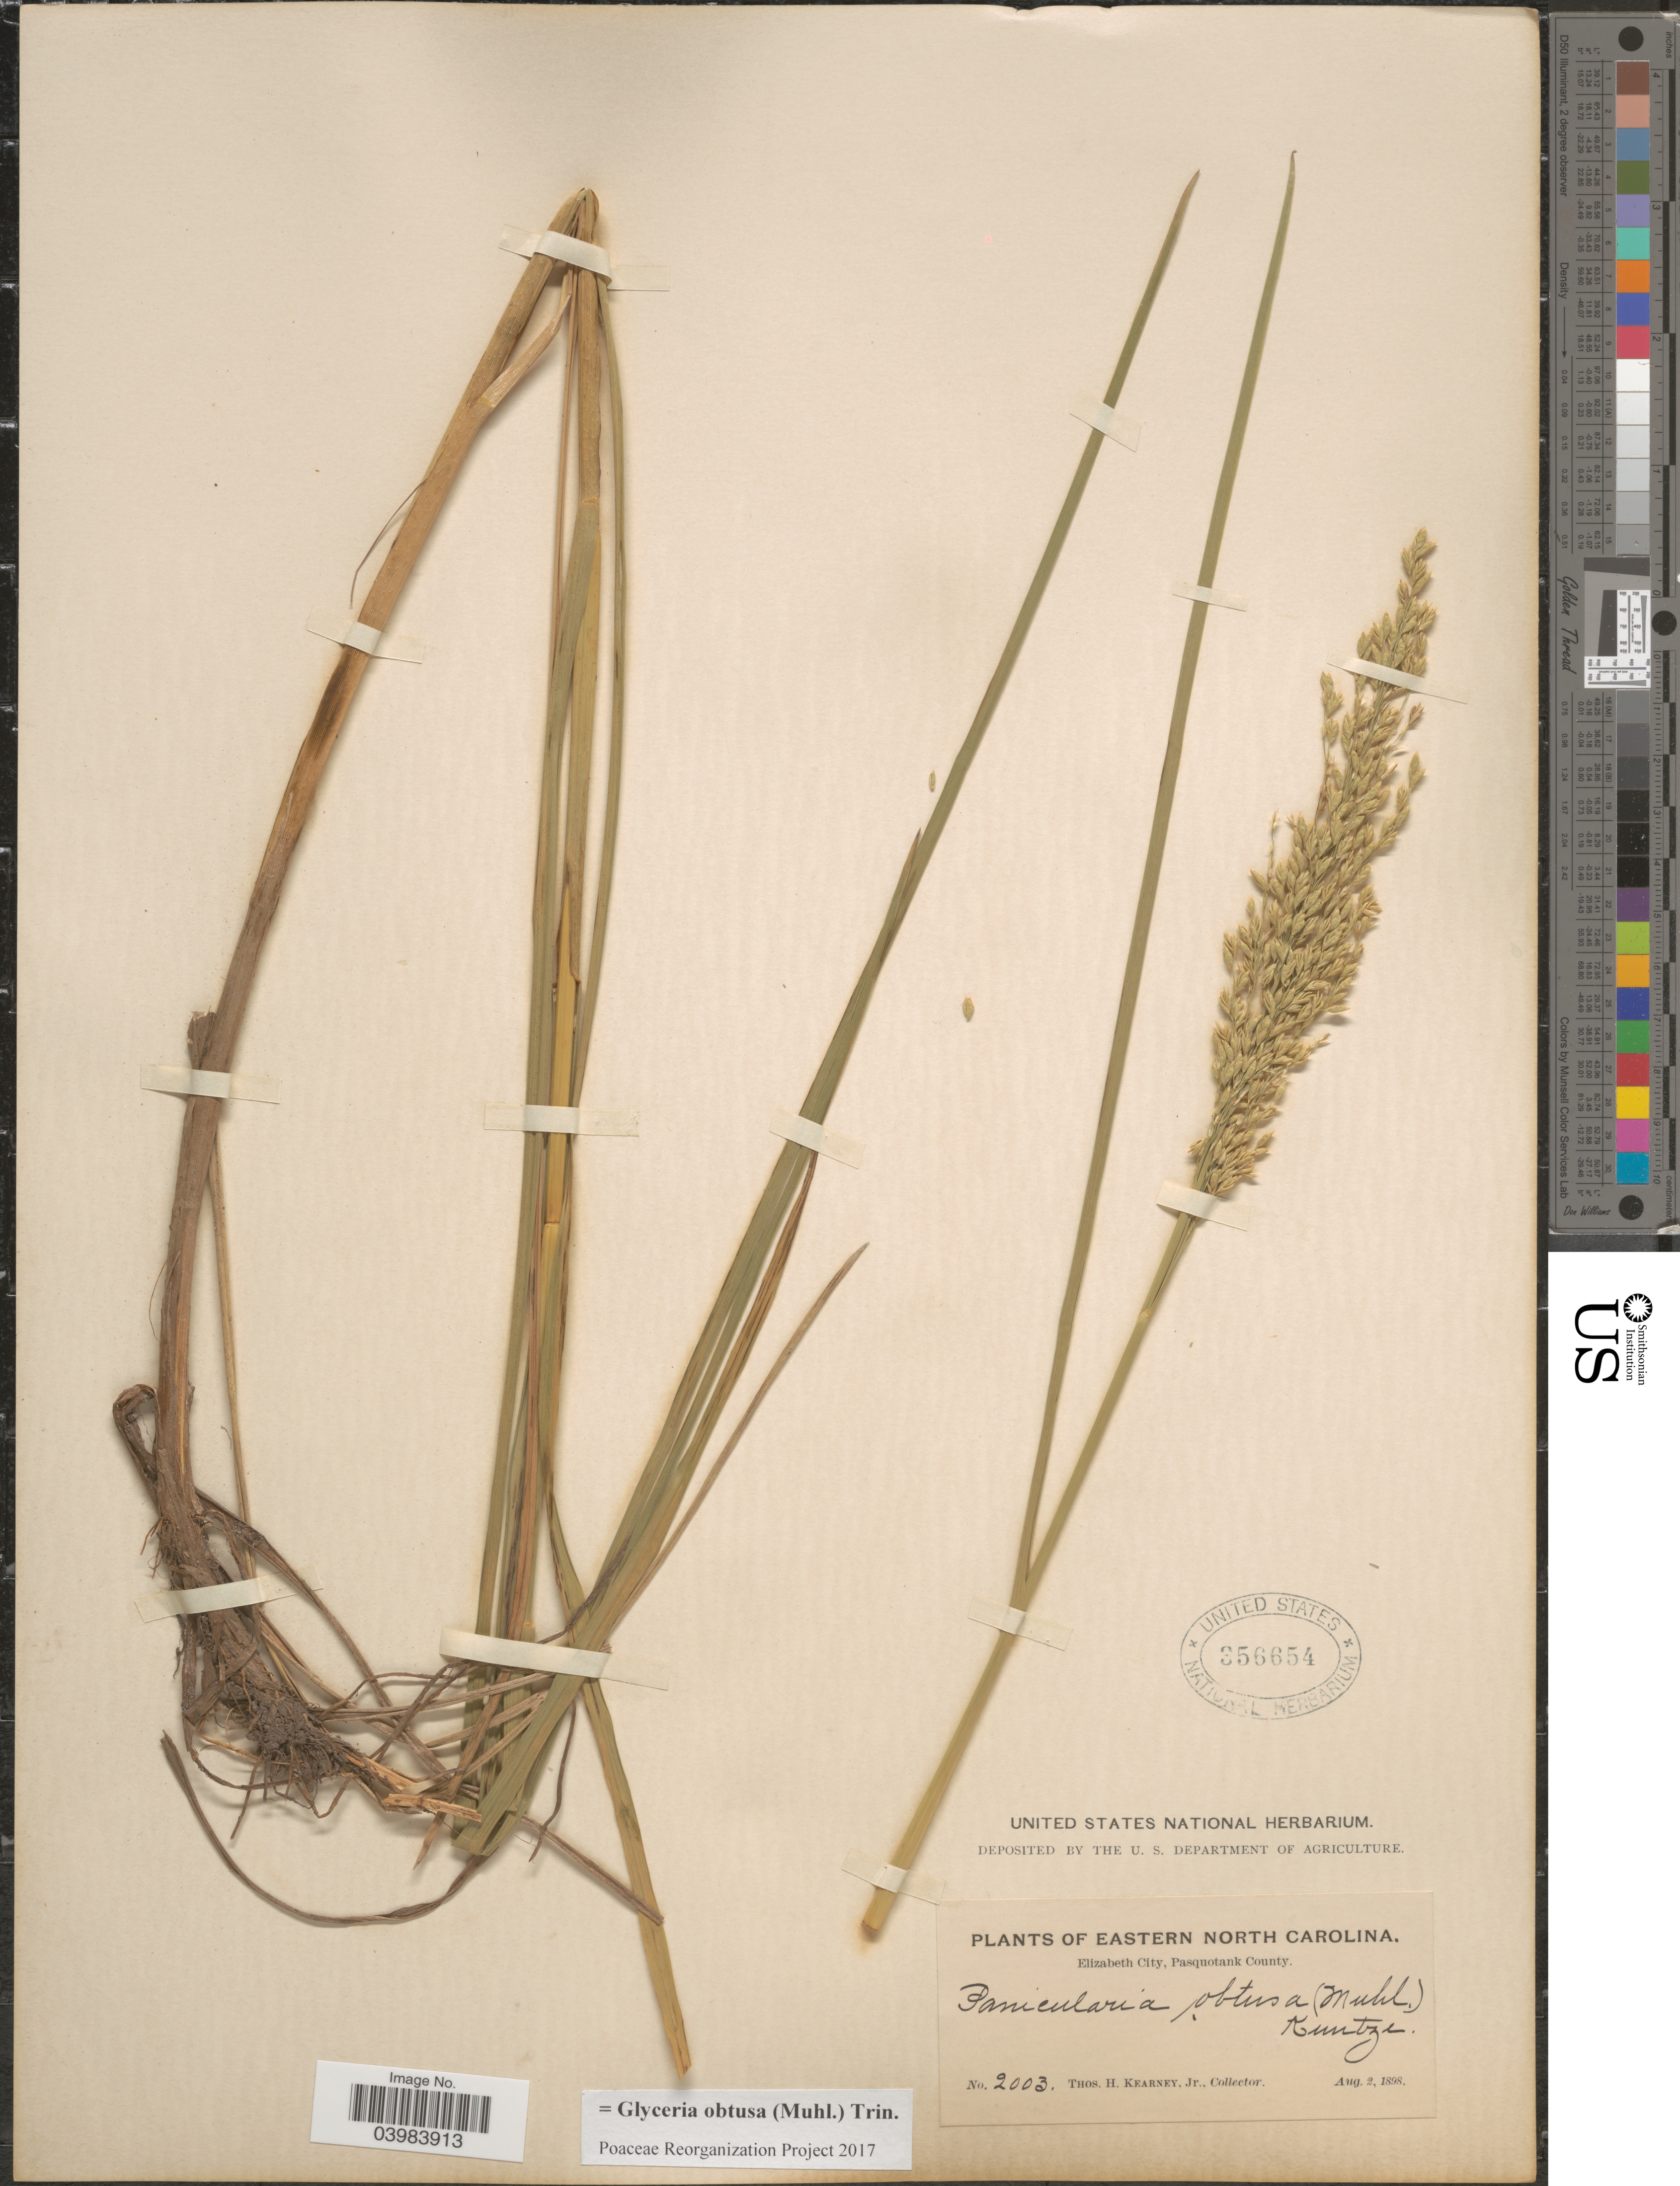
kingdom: Plantae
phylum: Tracheophyta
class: Liliopsida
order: Poales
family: Poaceae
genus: Glyceria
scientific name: Glyceria obtusa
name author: (Muhl.) Trin.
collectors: T. H. Kearney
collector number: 2003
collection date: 1898-08-02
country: United States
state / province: North Carolina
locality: Eastern North Carolina. Elizabeth City, Pasquotank County.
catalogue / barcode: US 356654